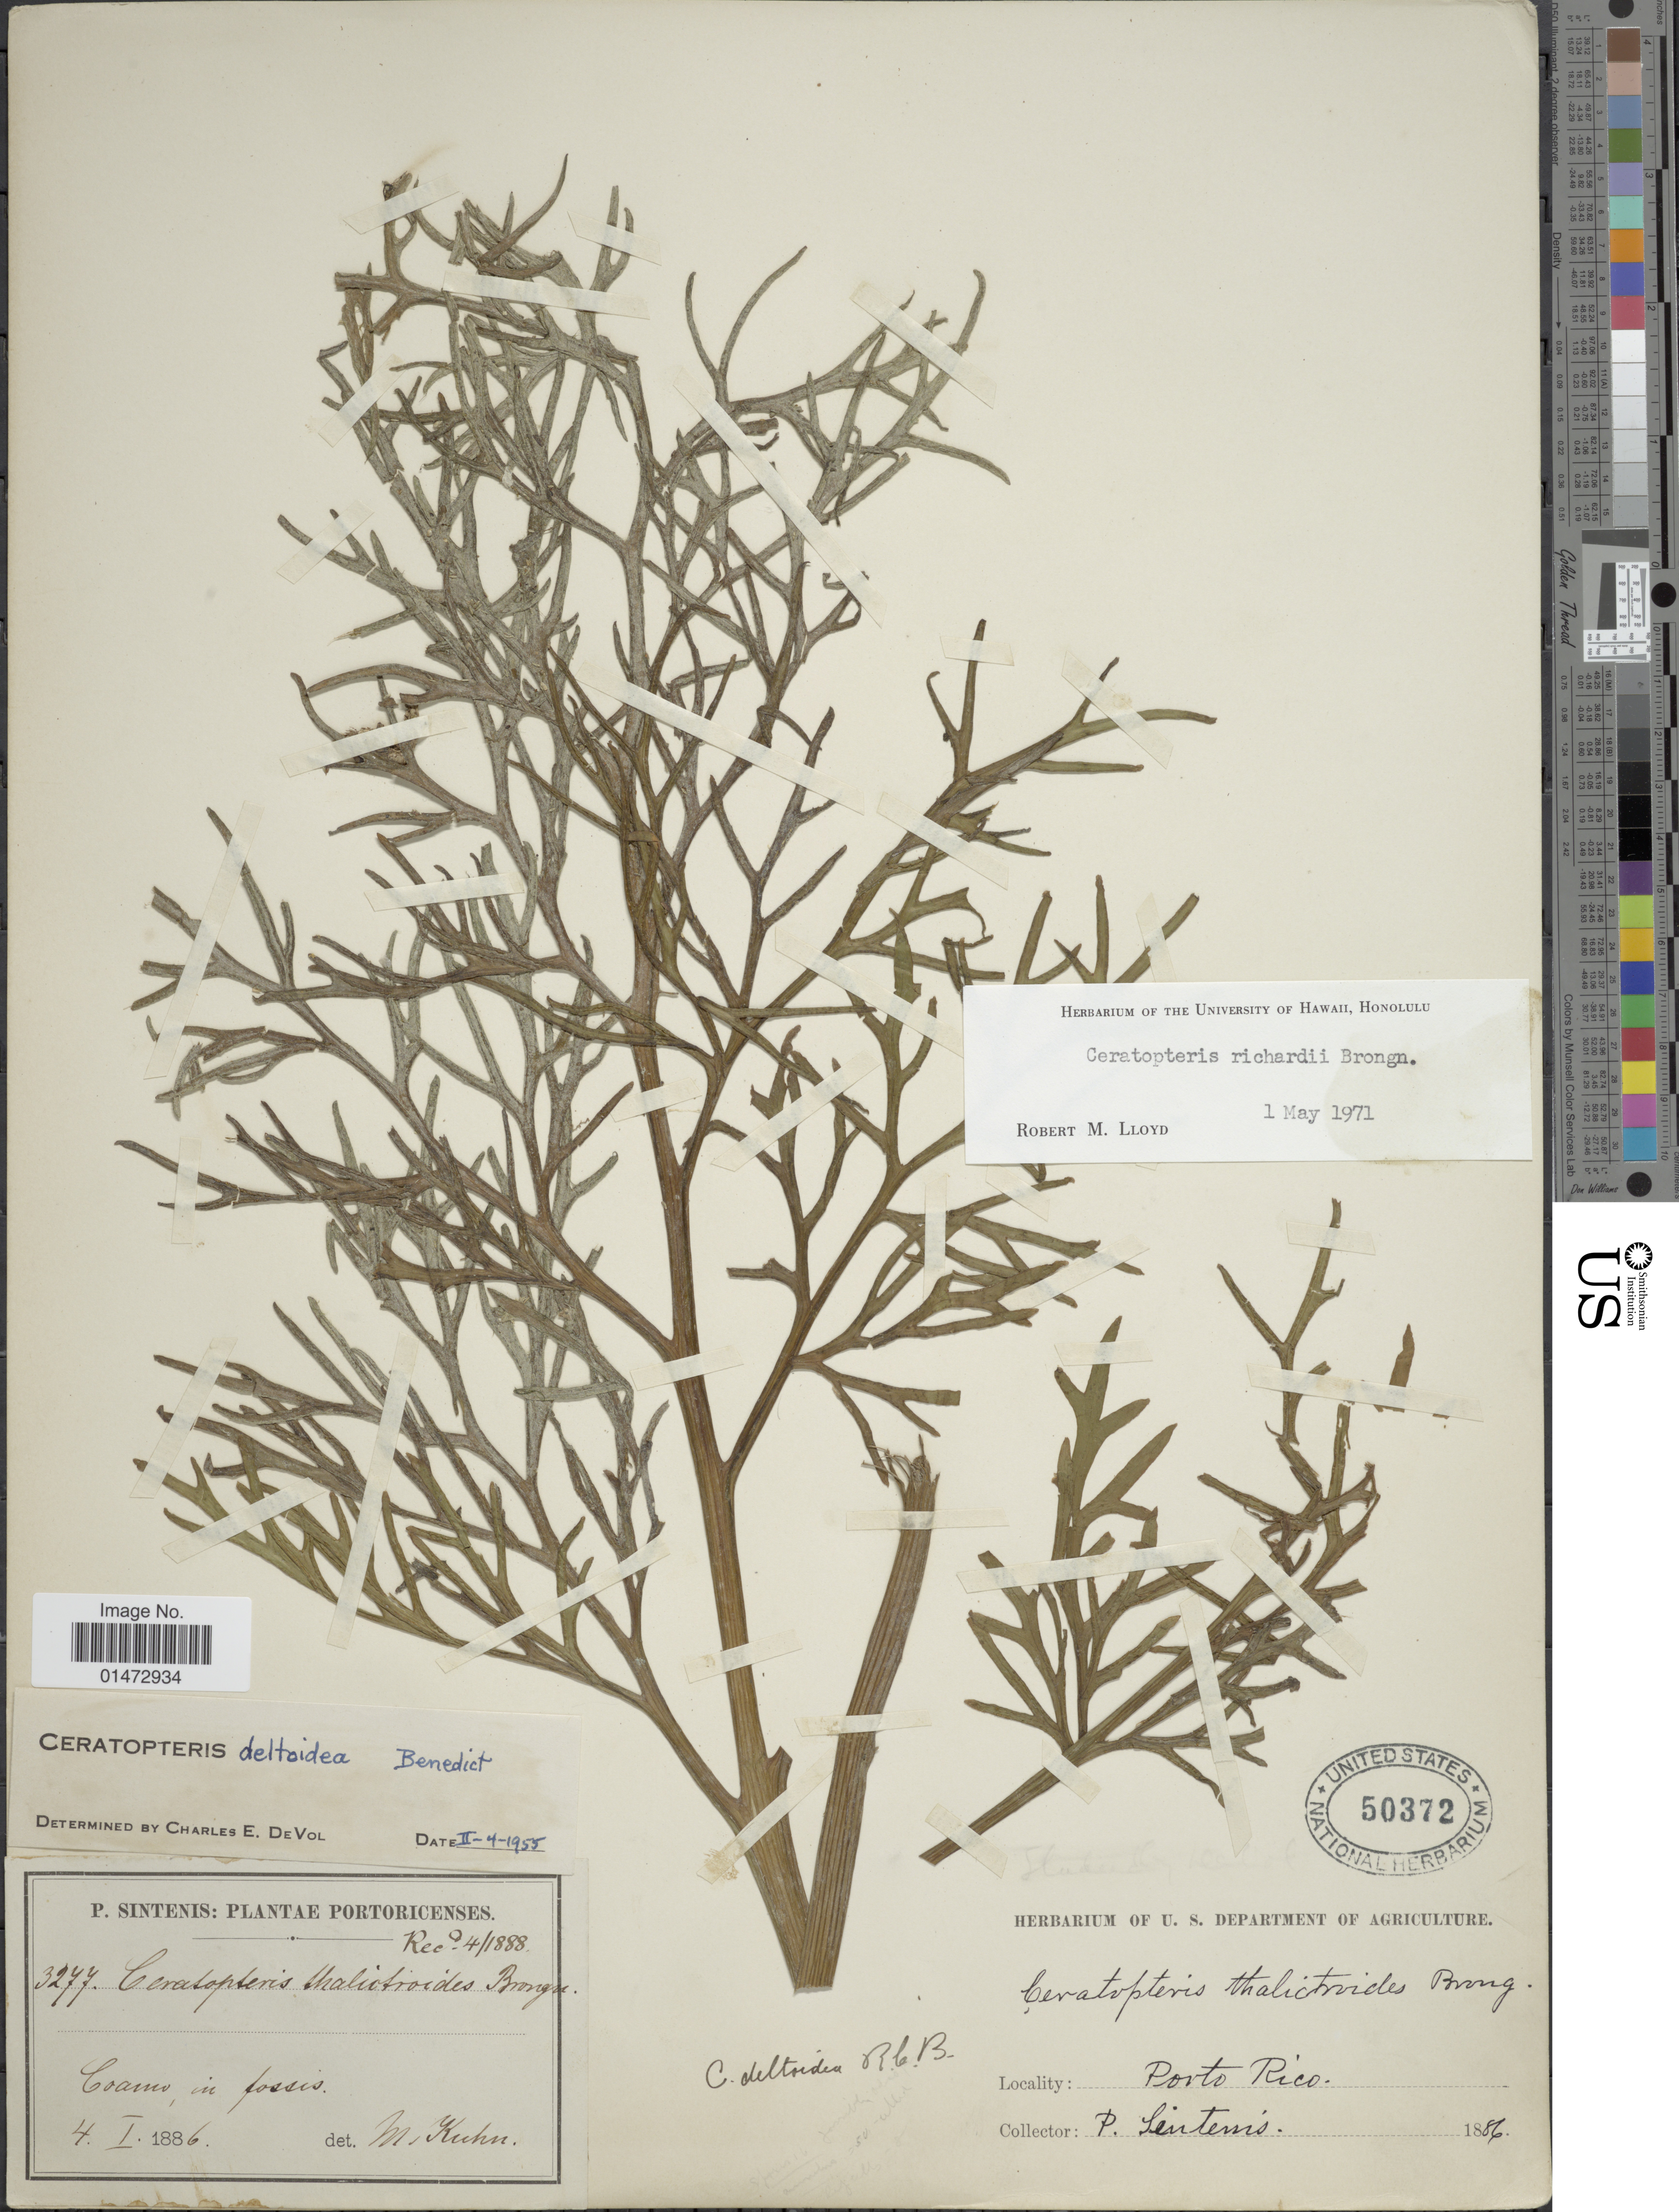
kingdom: Plantae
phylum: Tracheophyta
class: Polypodiopsida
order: Polypodiales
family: Pteridaceae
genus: Ceratopteris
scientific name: Ceratopteris richardii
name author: Brongn.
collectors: P. Sintenis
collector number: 3277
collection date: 1886-01-04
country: Puerto Rico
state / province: Coamo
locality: In fossis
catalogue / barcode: US 50372